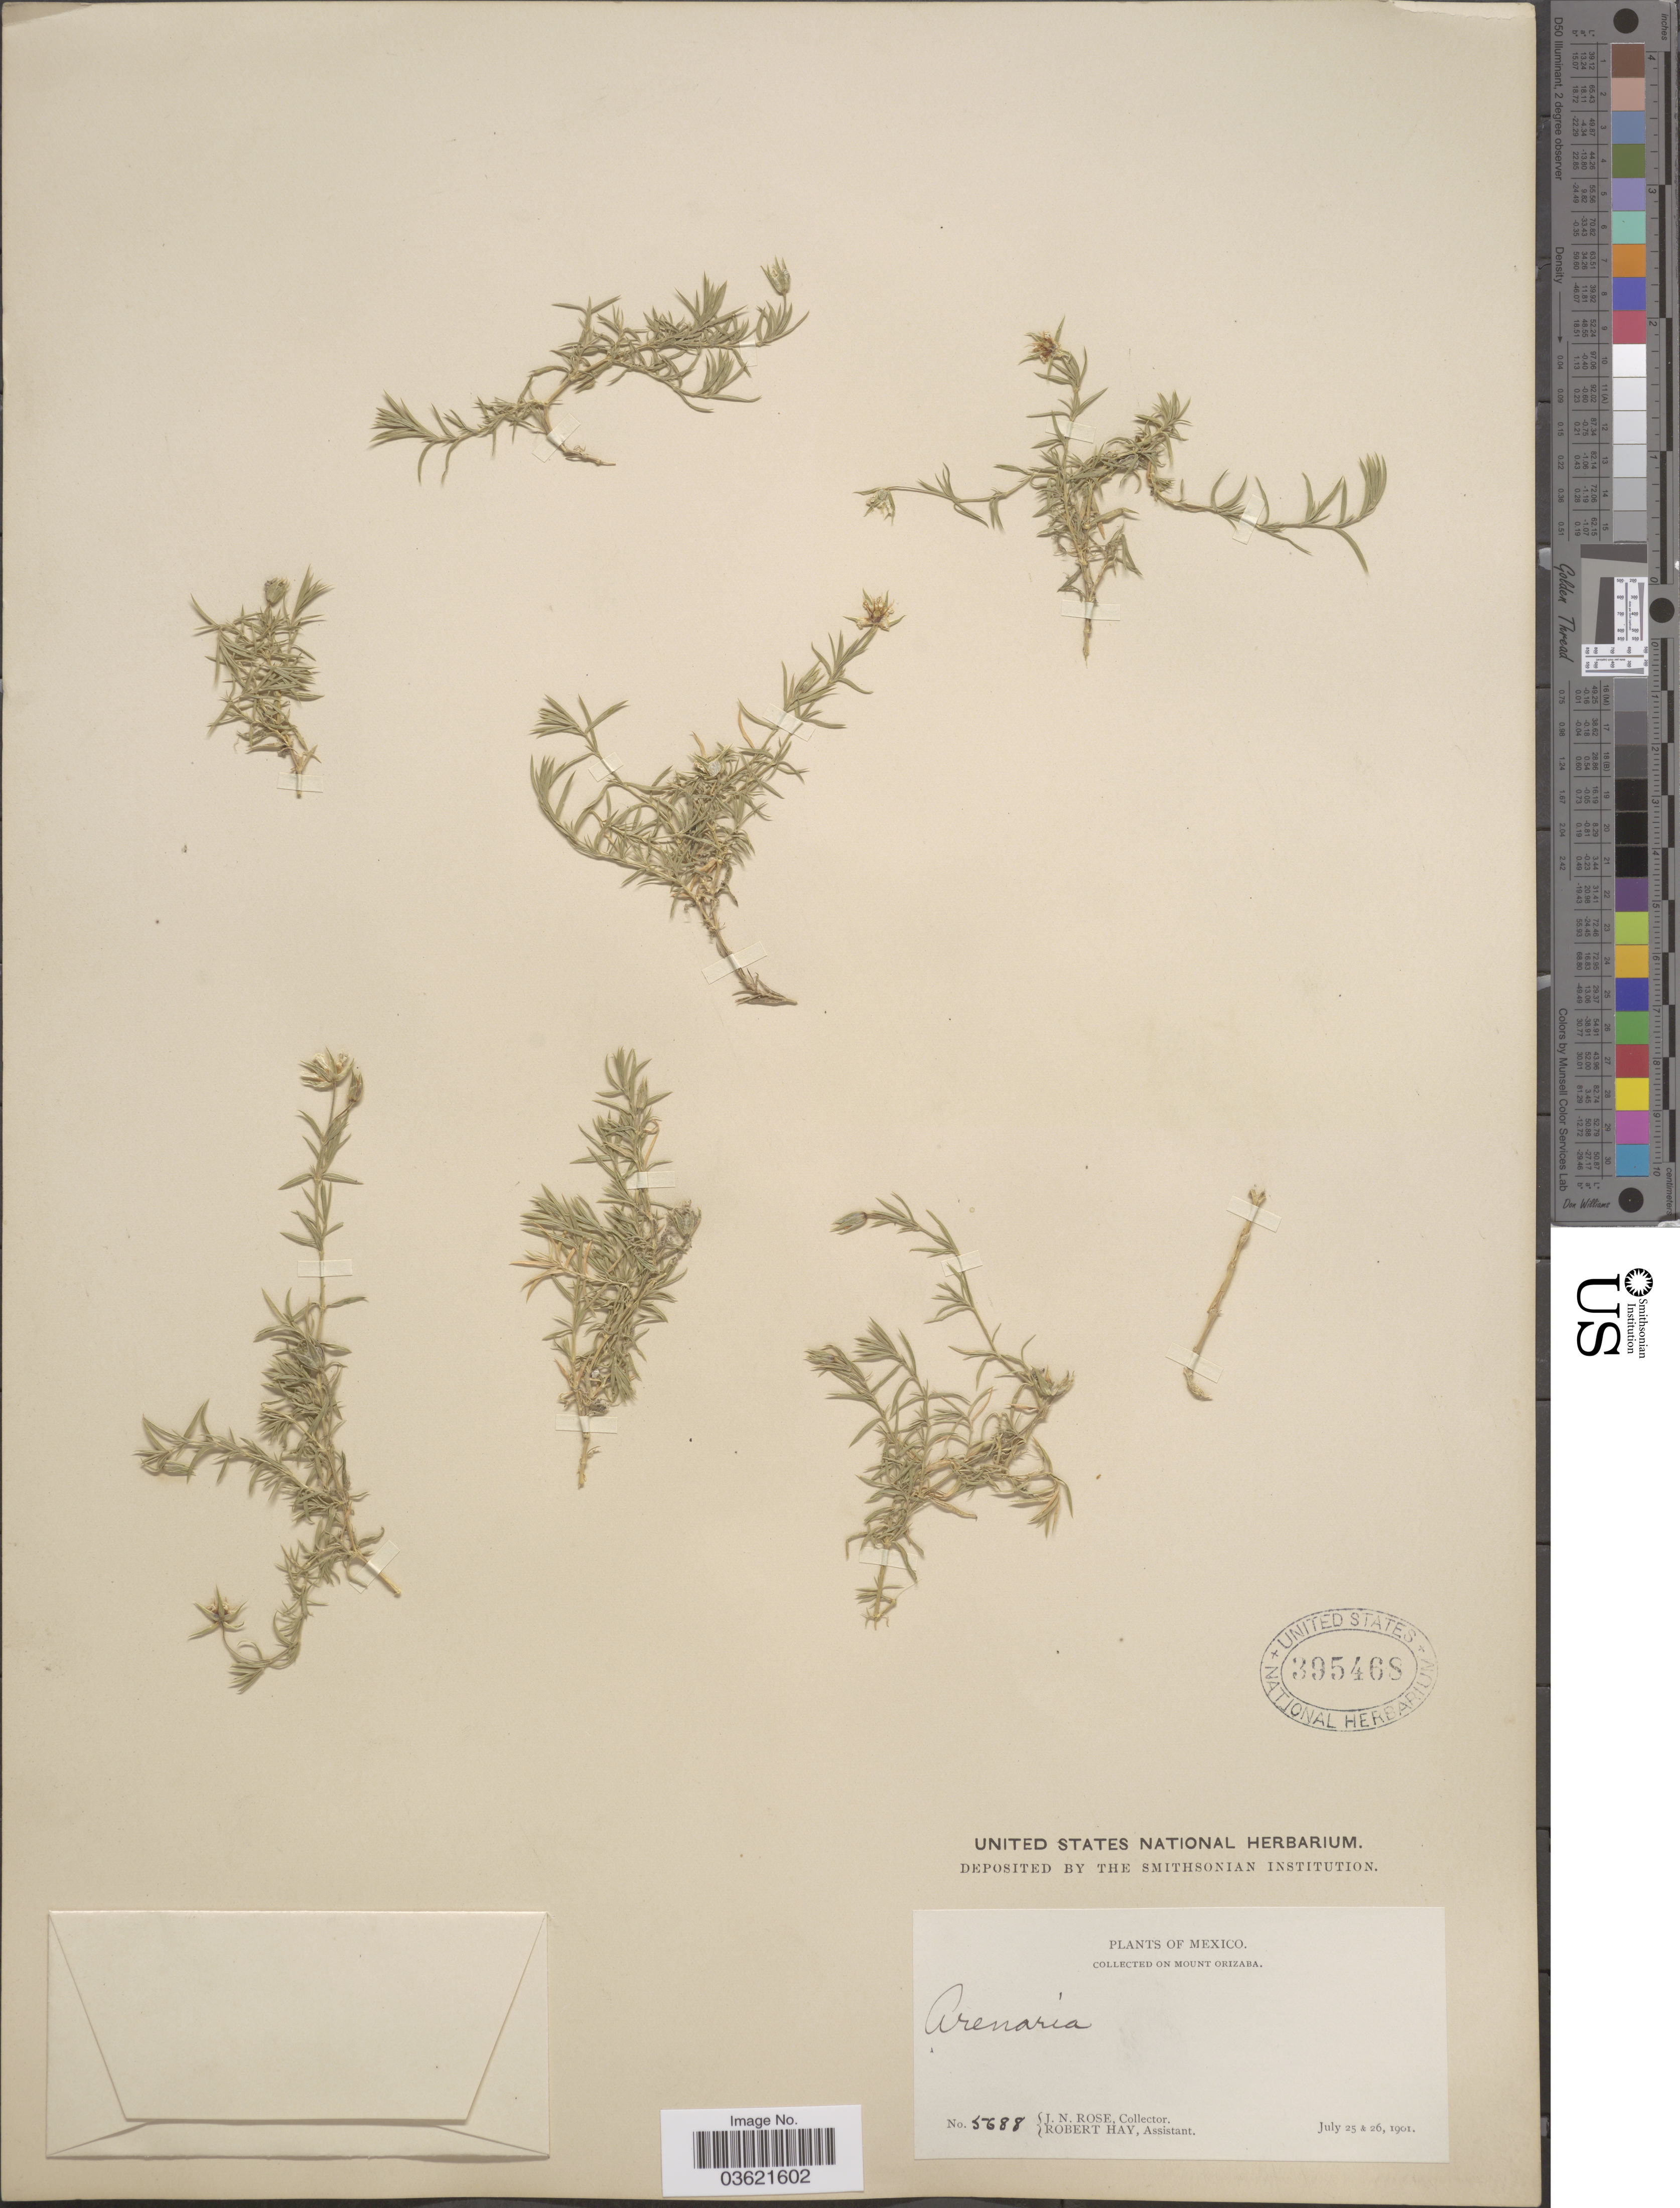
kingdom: Plantae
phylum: Tracheophyta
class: Magnoliopsida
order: Caryophyllales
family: Caryophyllaceae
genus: Arenaria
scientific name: Arenaria lycopodioides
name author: Willd. ex Schltdl.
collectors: J. N. Rose & R. Hay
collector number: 5688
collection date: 1901-07-25/1901-07-26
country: Mexico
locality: On Mount Orizaba.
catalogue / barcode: US 395468